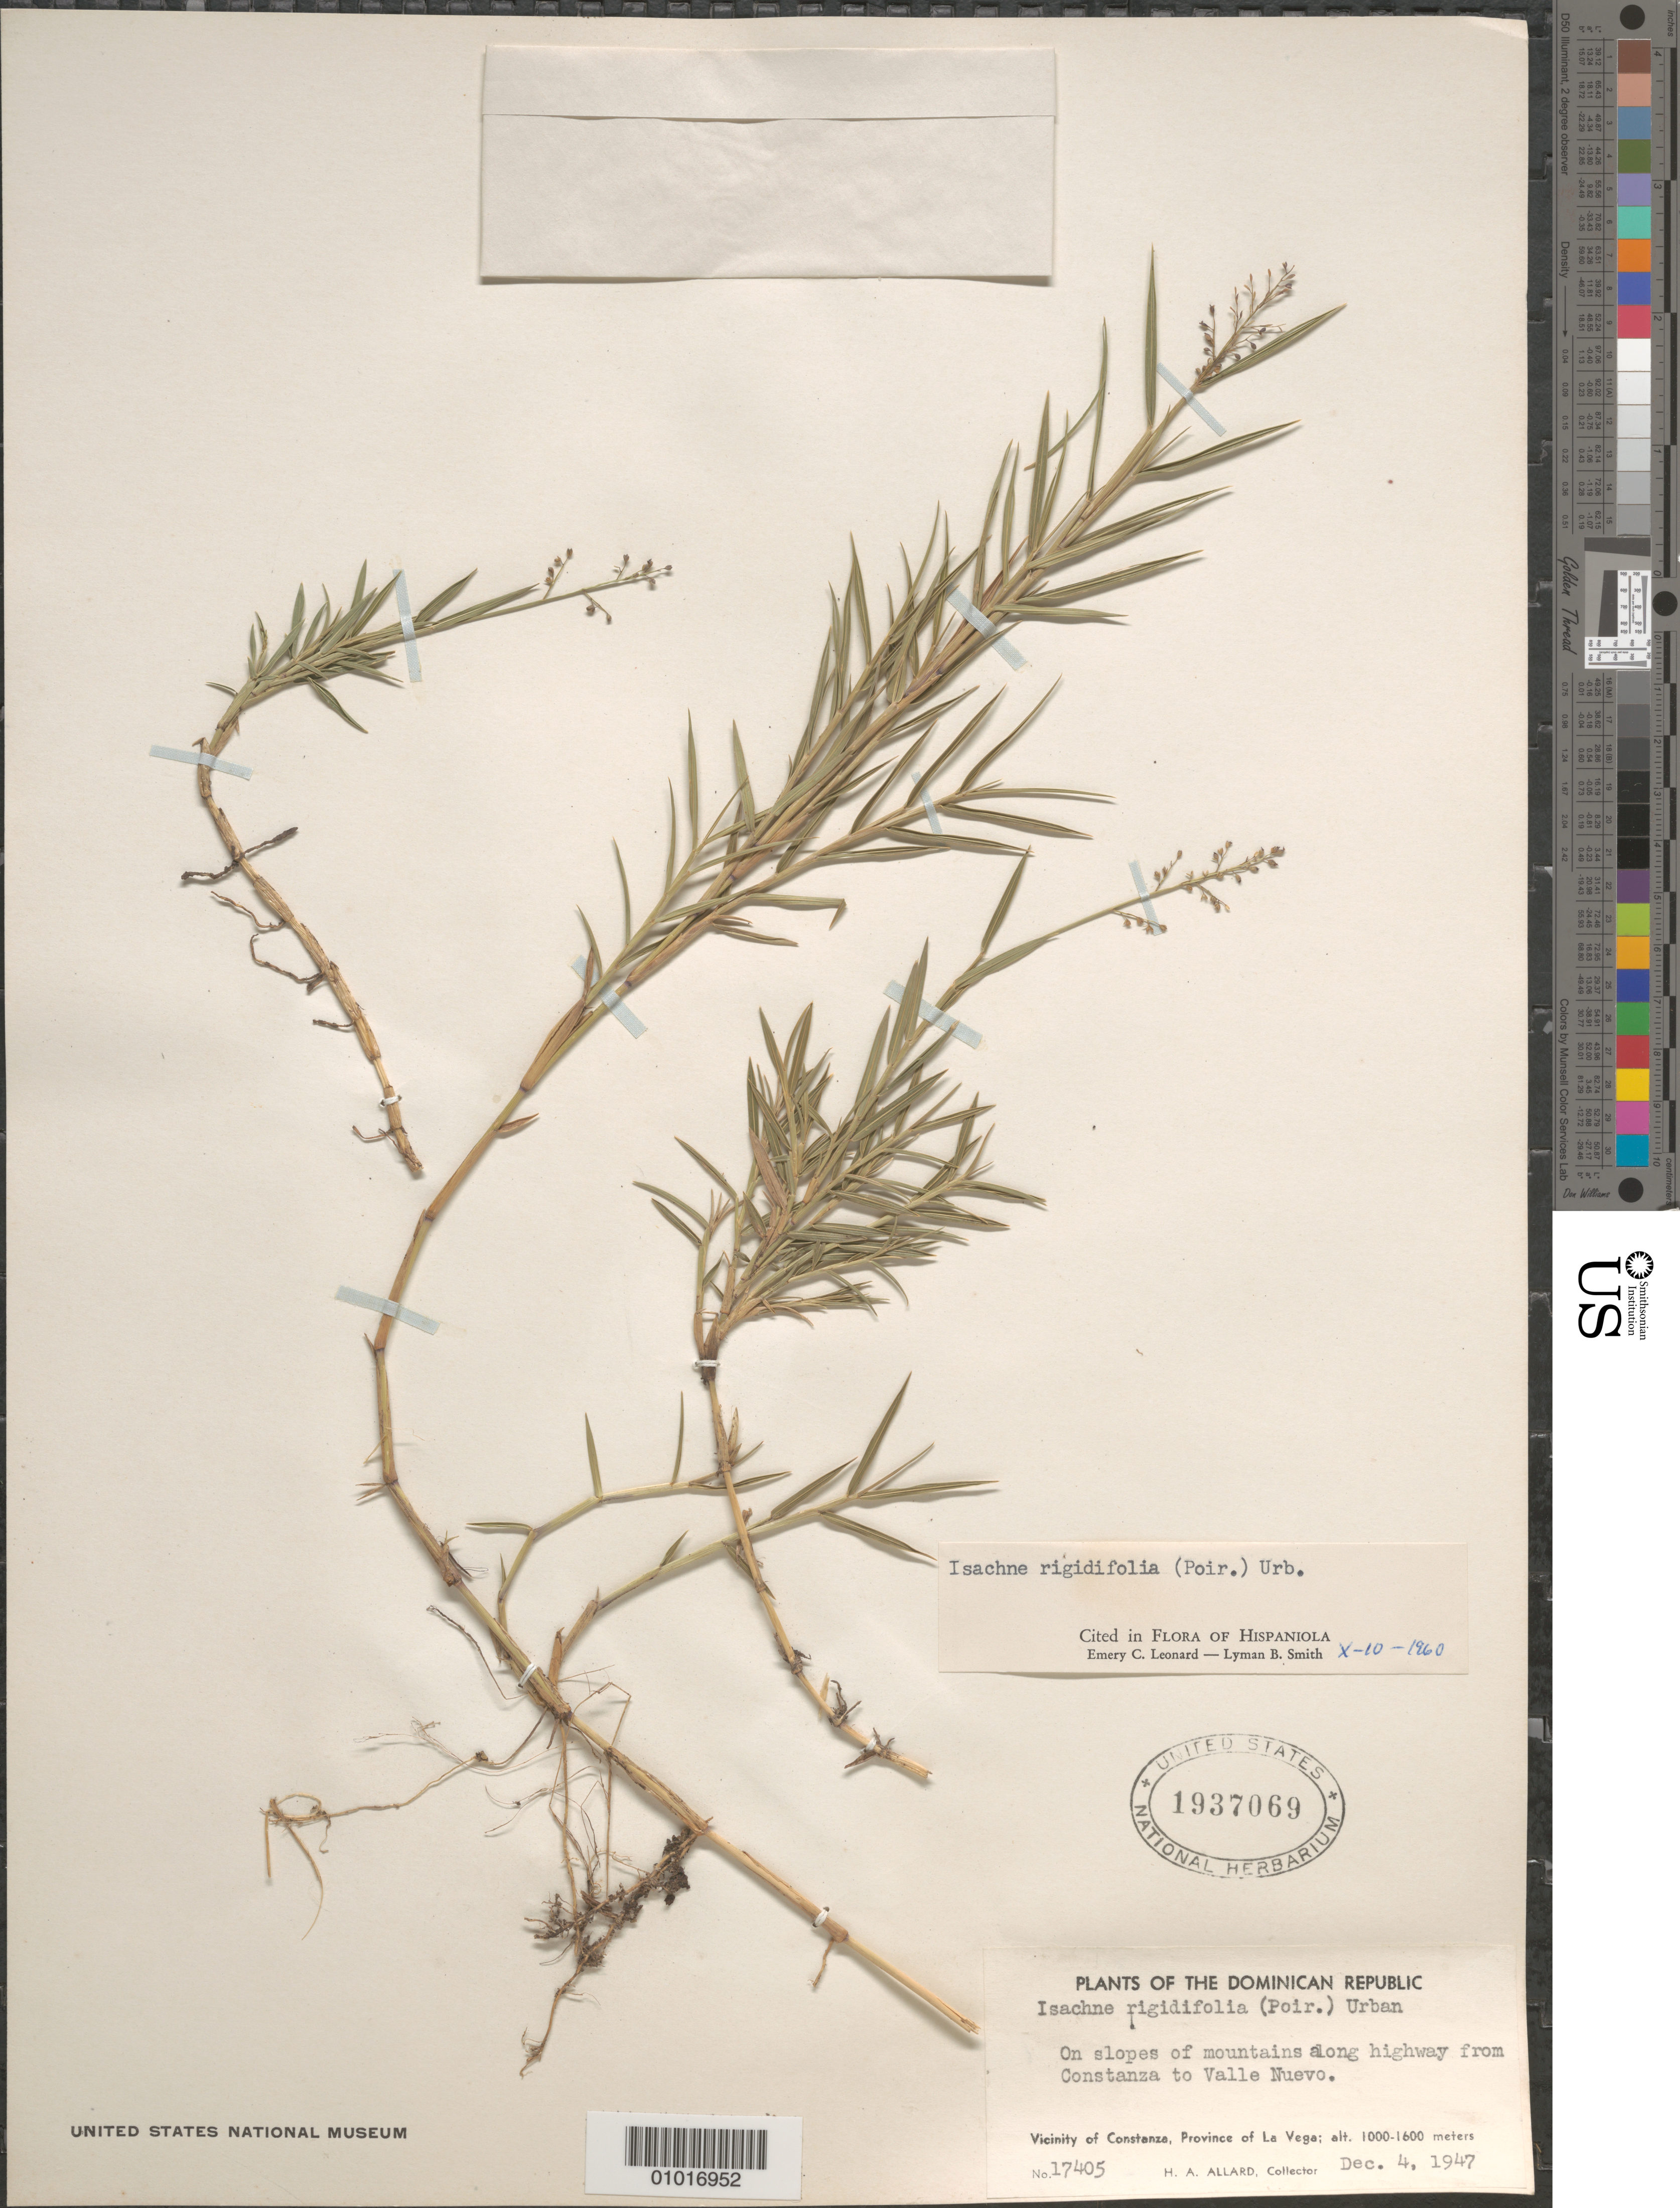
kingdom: Plantae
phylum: Tracheophyta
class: Liliopsida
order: Poales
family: Poaceae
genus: Isachne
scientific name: Isachne rigidifolia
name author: (Poir.) Urb.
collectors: H. A. Allard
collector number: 17405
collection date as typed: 04 Dec 1947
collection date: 1947-12-04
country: Dominican Republic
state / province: La Vega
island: Hispaniola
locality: Vicinity of Constanza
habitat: on slopes of mountains along highway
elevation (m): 1000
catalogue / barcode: US 1937069